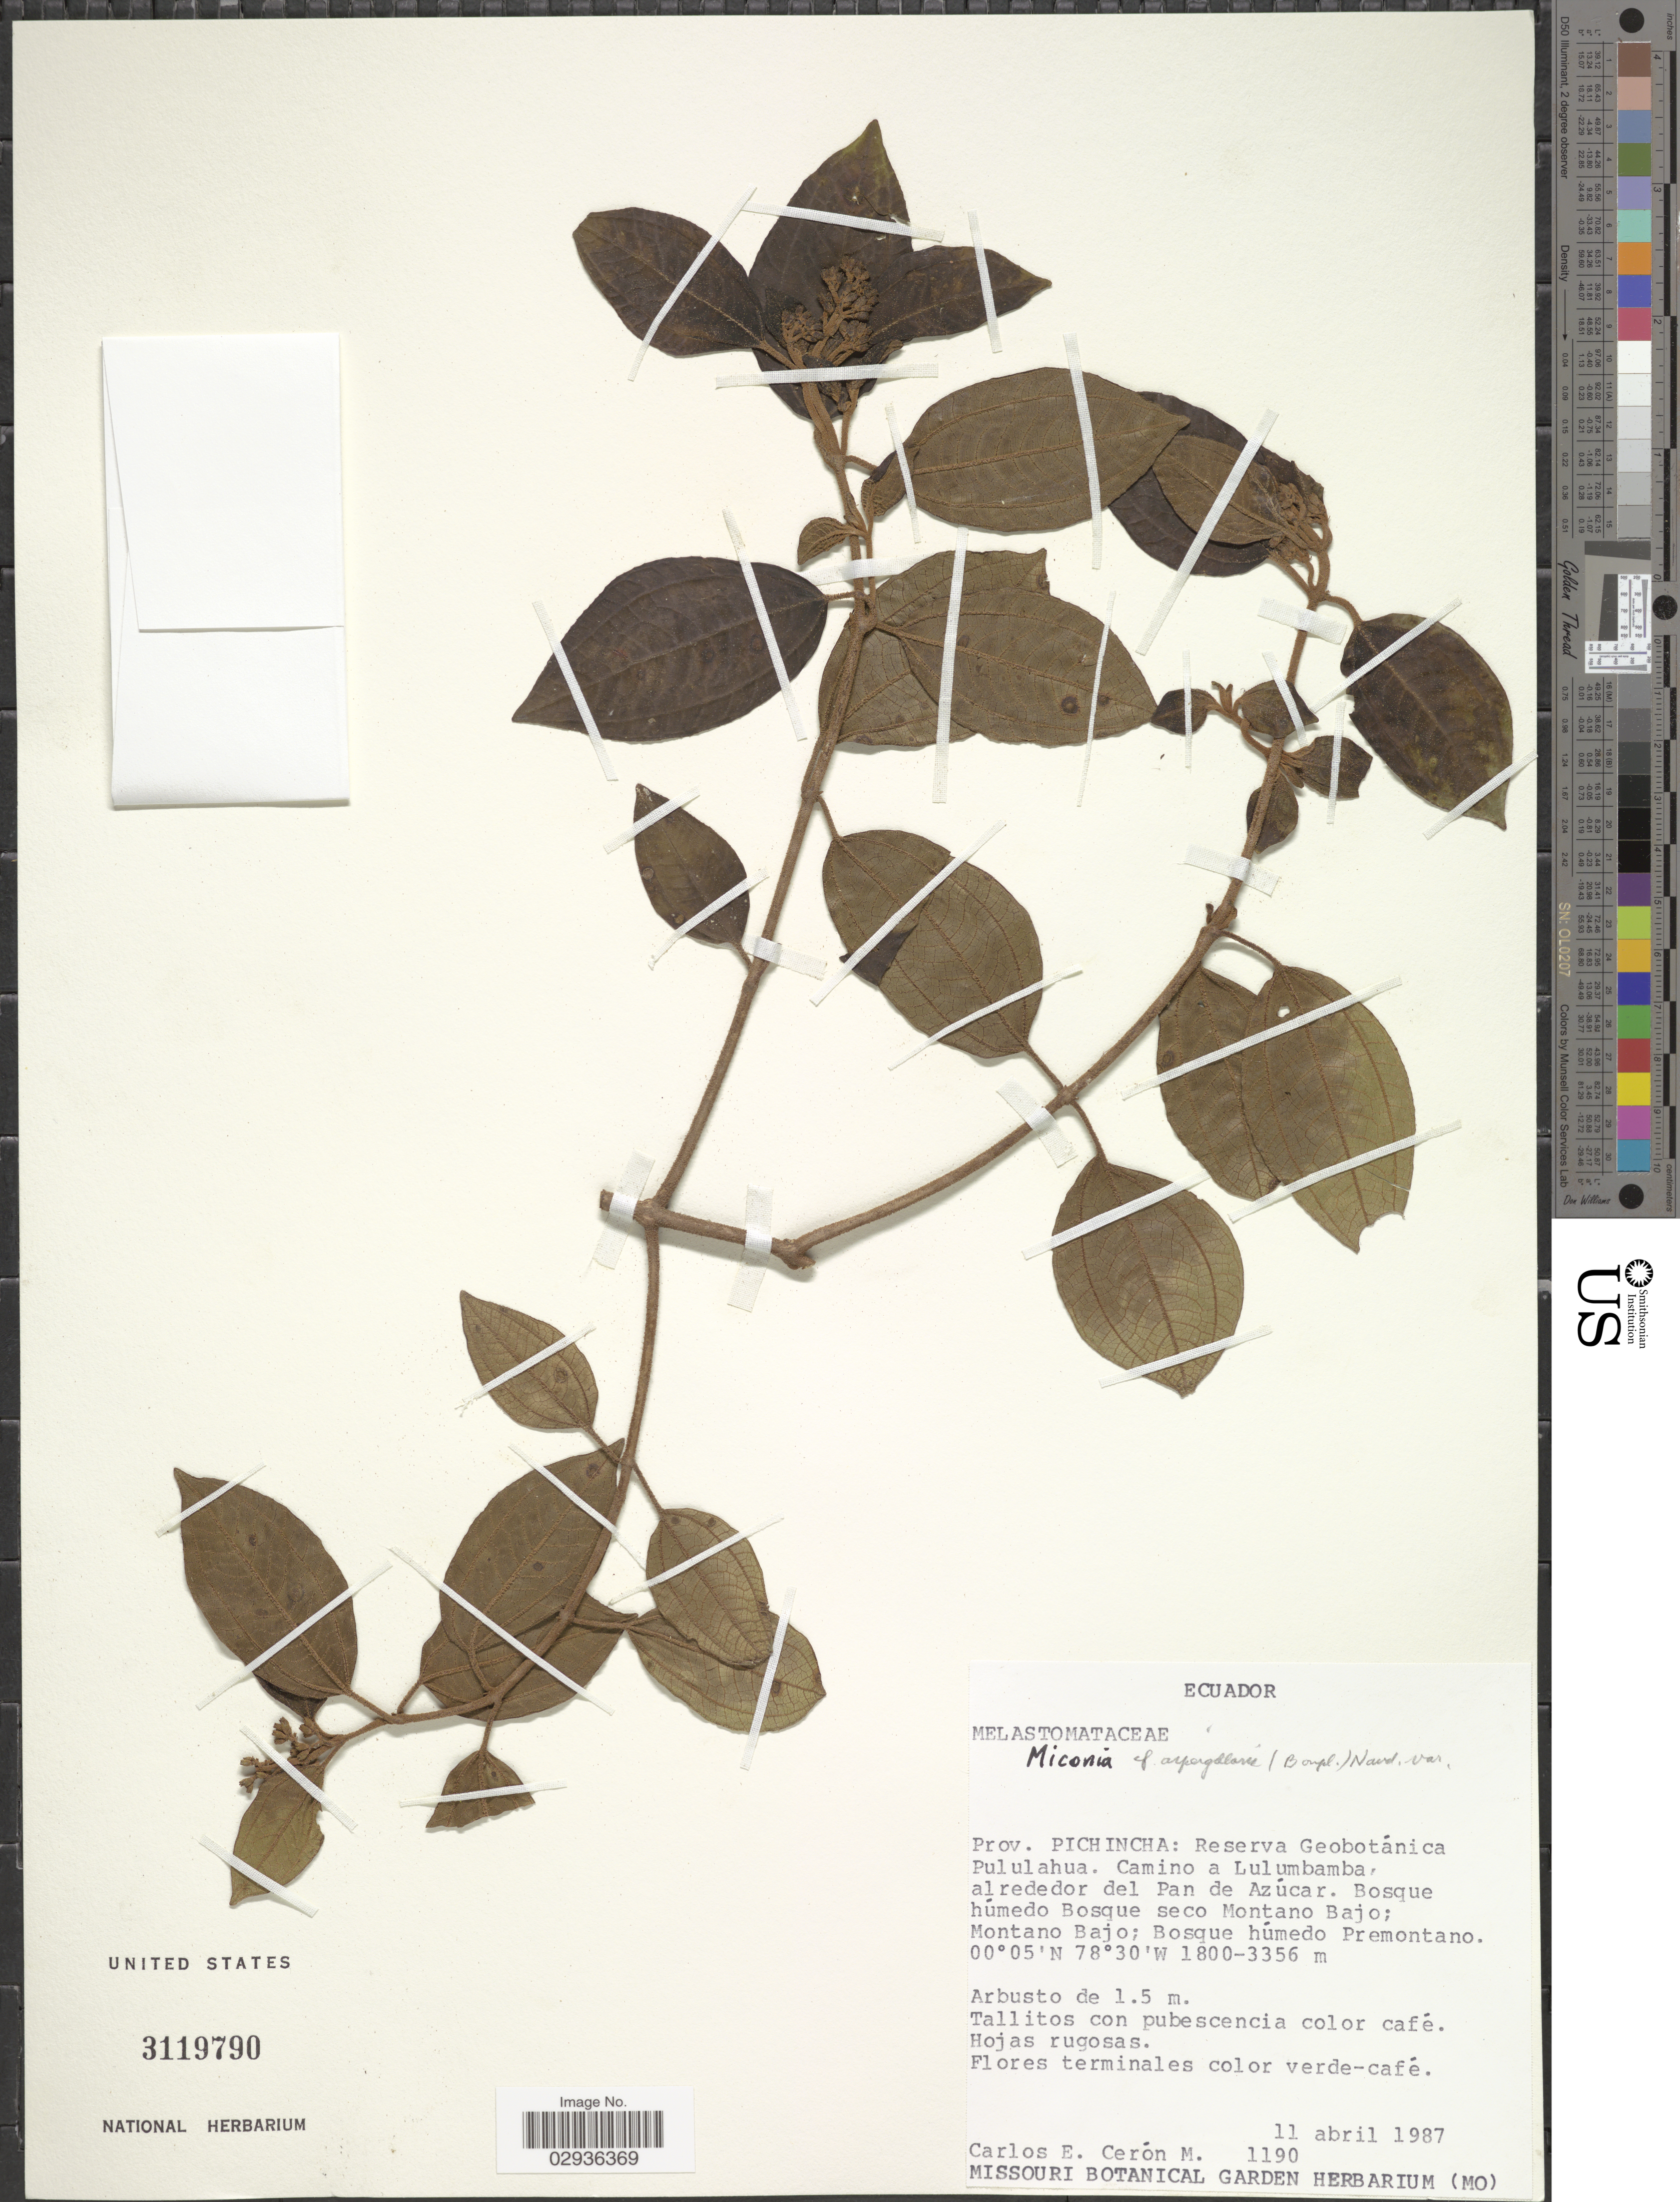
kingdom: Plantae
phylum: Tracheophyta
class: Magnoliopsida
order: Myrtales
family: Melastomataceae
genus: Miconia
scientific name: Miconia aspergillaris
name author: (Bonpl.) Naudin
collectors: C. E. Cerón M.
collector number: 1190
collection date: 1987-04-11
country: Ecuador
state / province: Pichincha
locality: Reserva Geobotánica Pululahua. Camino a Lulumbamba, alrededor del Pan de Azúcar.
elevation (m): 1800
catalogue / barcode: US 3119790